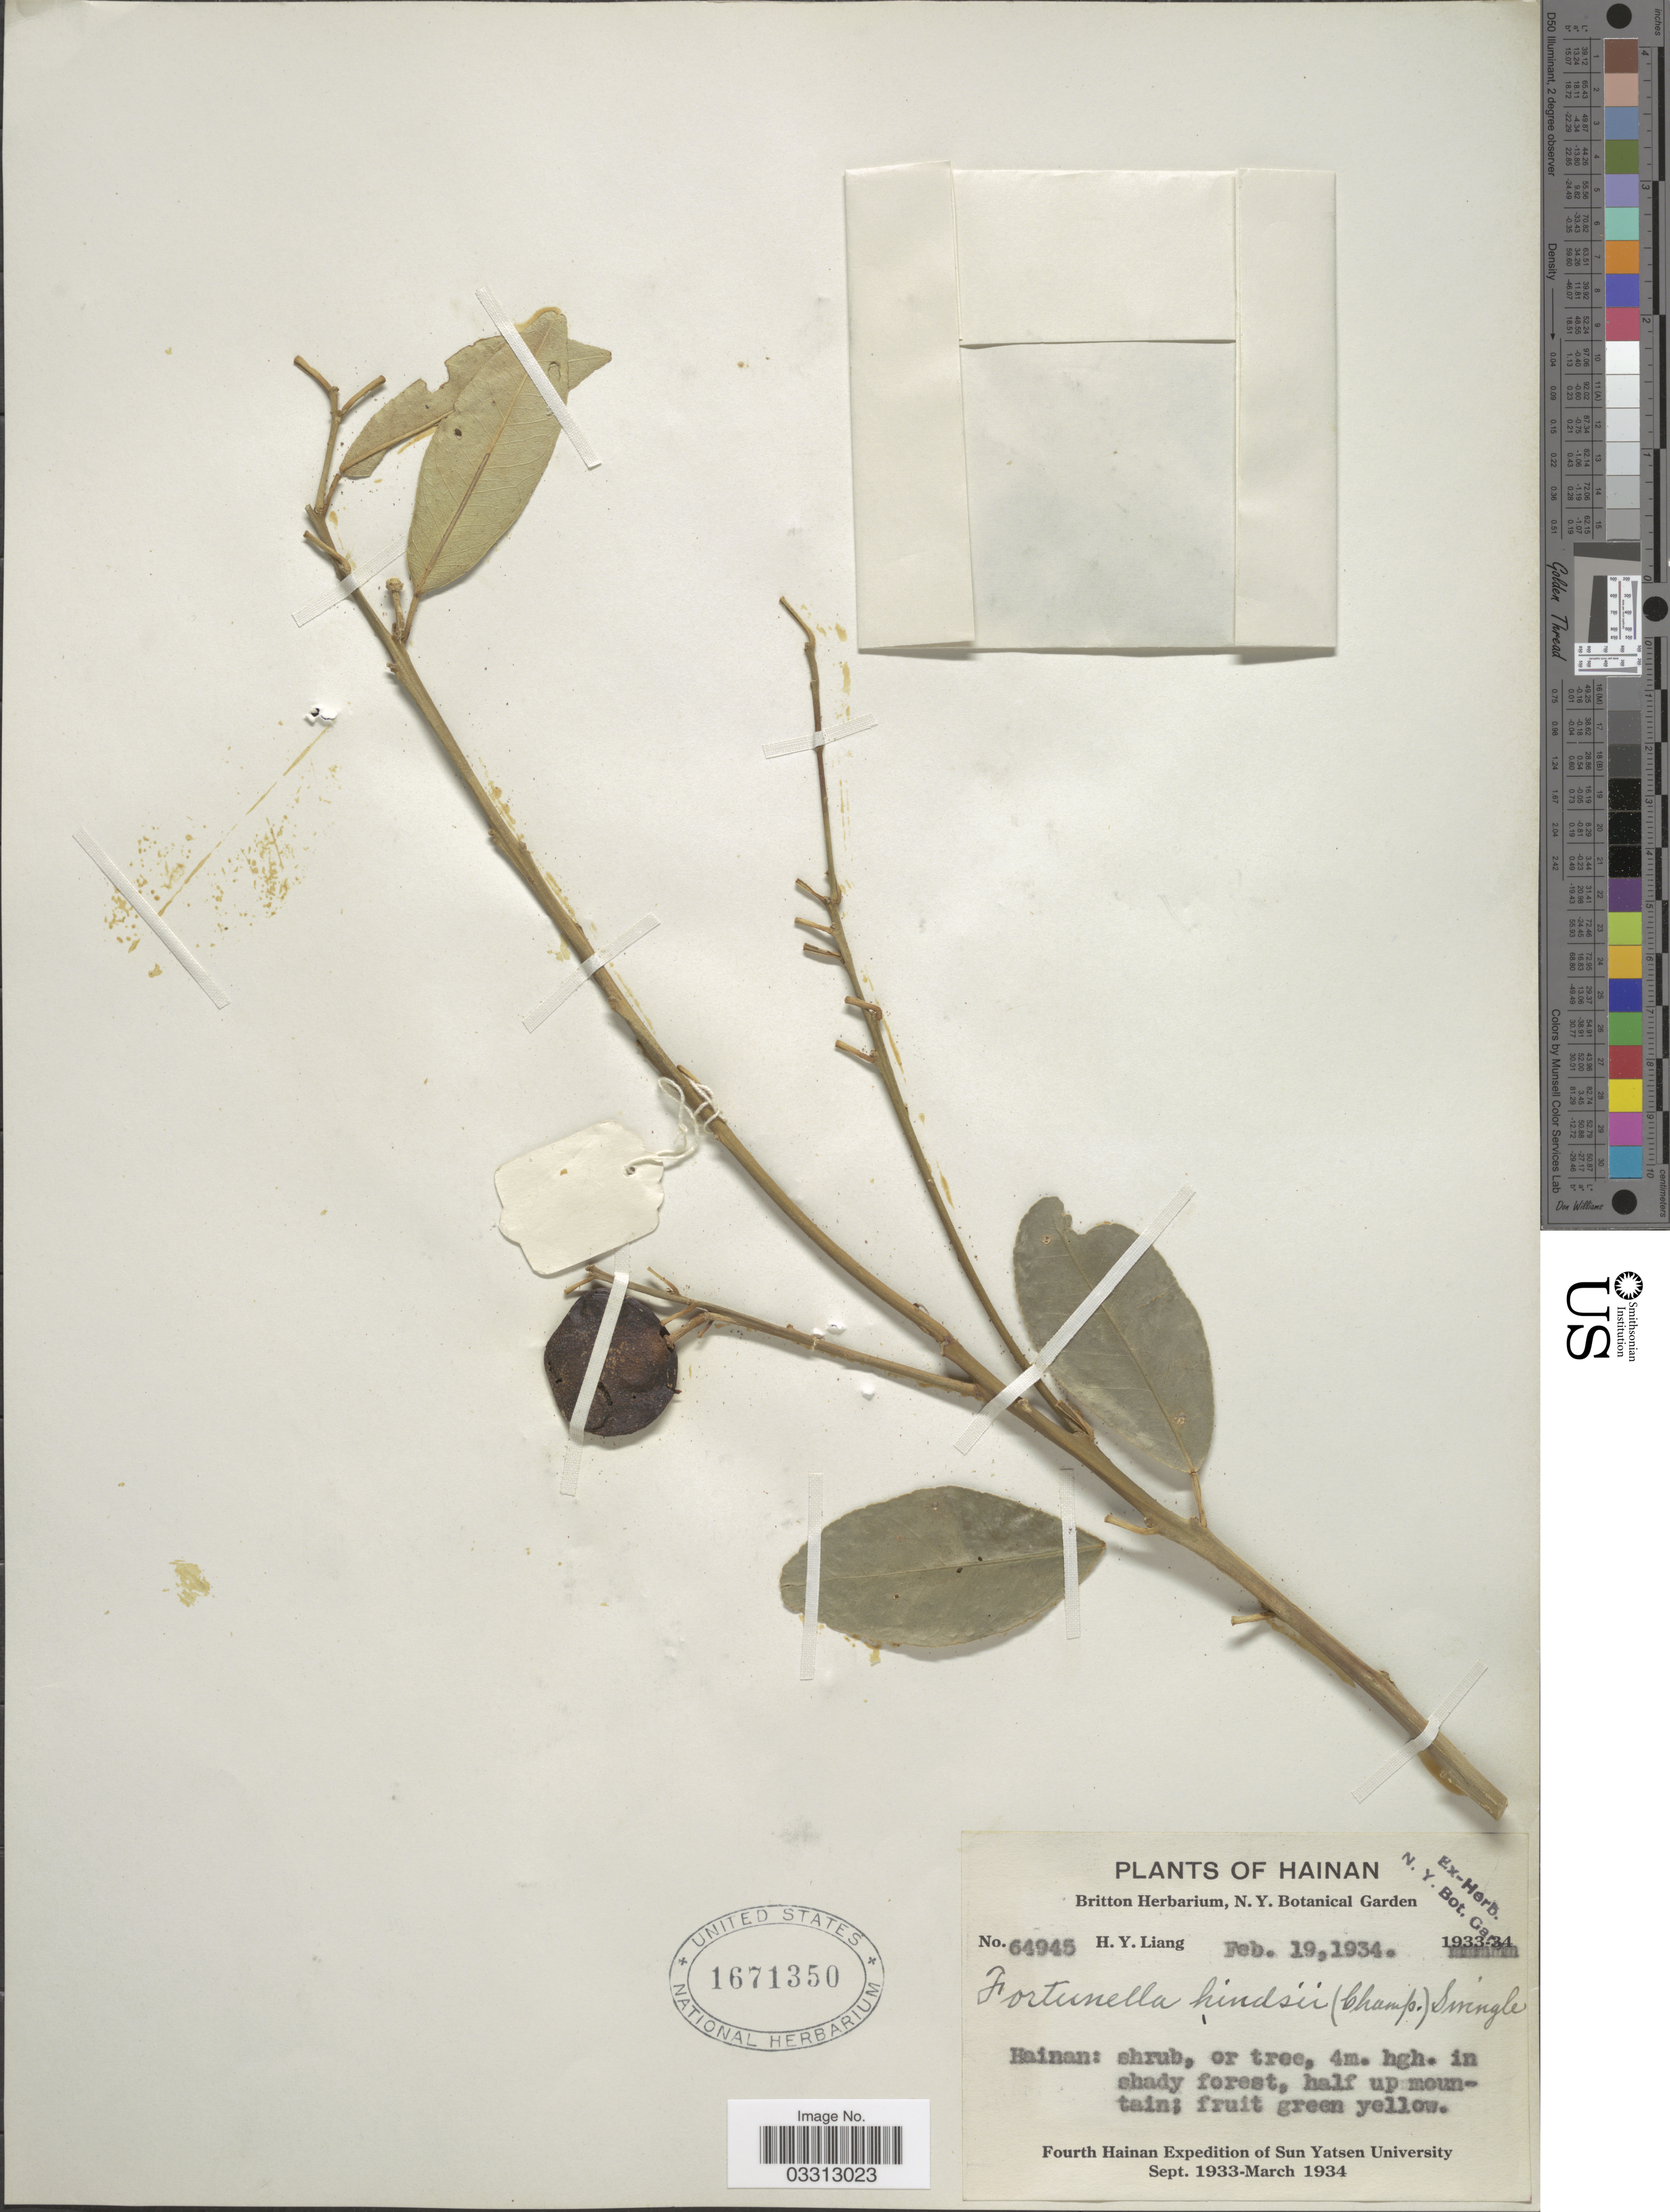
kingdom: Plantae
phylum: Tracheophyta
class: Magnoliopsida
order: Sapindales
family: Rutaceae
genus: Citrus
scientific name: Citrus japonica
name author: Thunb.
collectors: H. Y. Liang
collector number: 64945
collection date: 1934-02-19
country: China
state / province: Hainan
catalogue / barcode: US 1671350